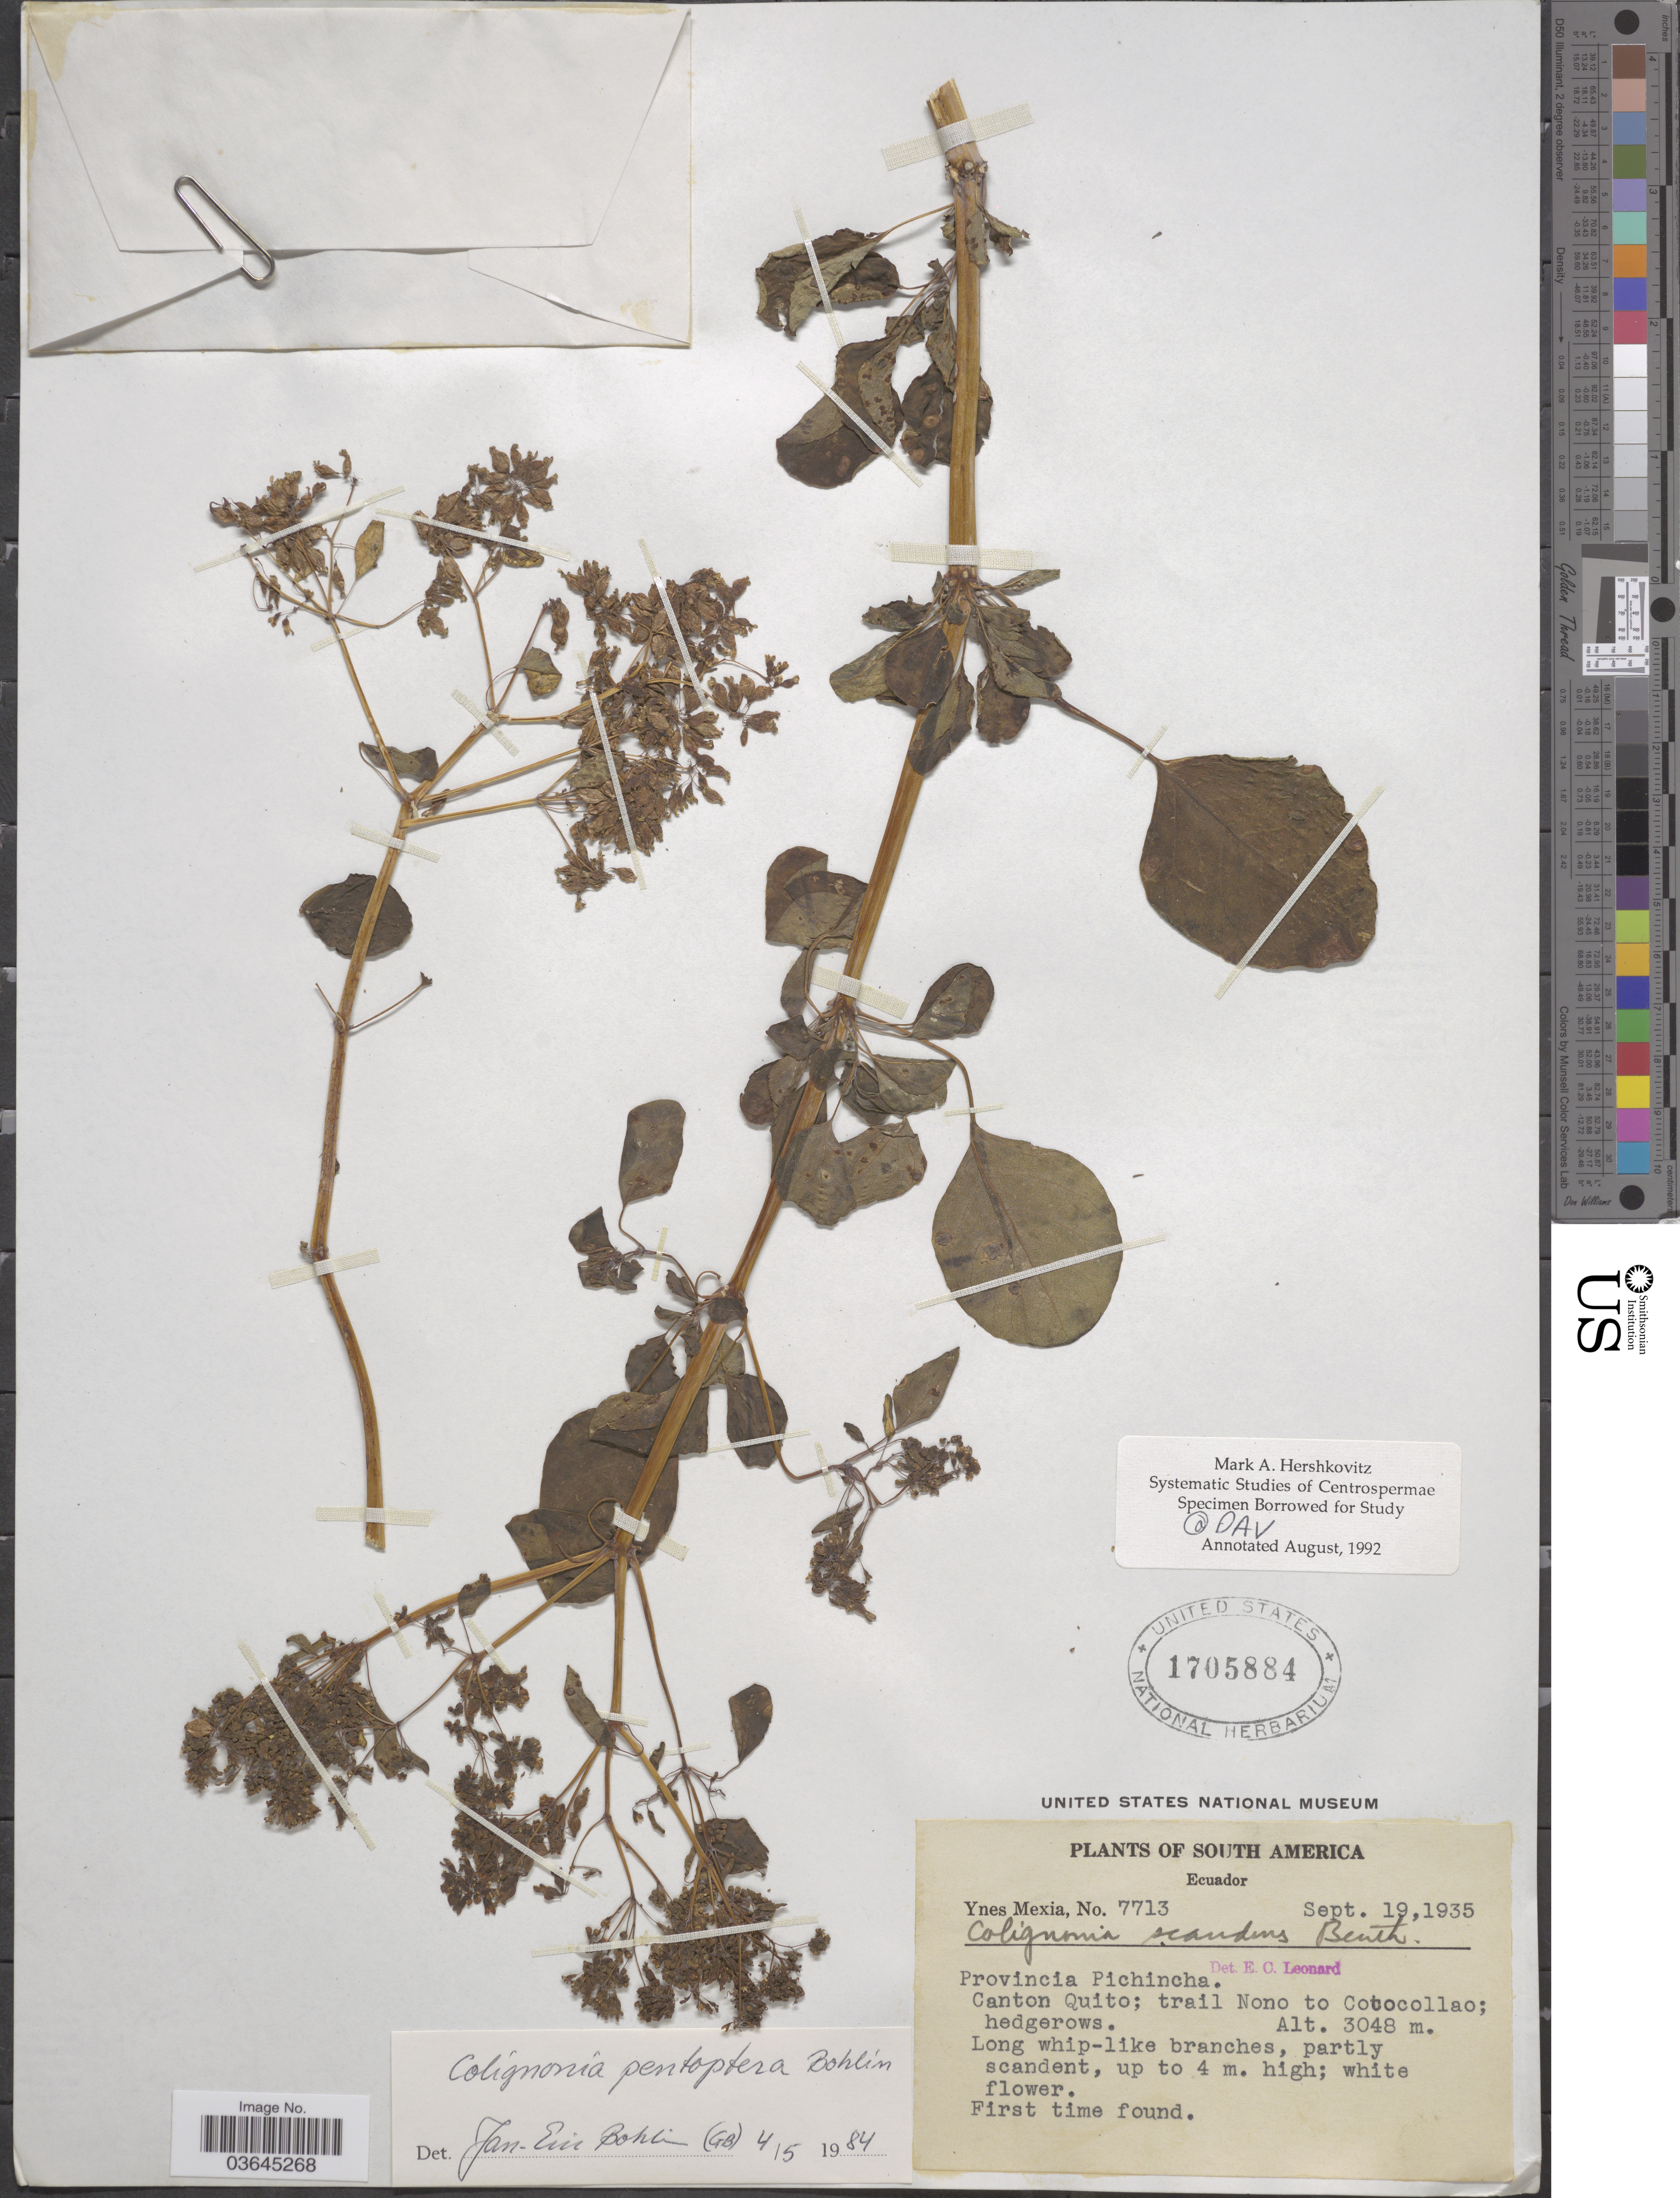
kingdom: Plantae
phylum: Tracheophyta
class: Magnoliopsida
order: Caryophyllales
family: Nyctaginaceae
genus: Colignonia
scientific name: Colignonia pentoptera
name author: J.E. Bohlin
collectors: Y. Mexia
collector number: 7713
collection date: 1935-09-19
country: Ecuador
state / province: Pichincha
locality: Canton Quito; trail Nono to Cotocollao.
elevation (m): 3048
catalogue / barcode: US 1705884